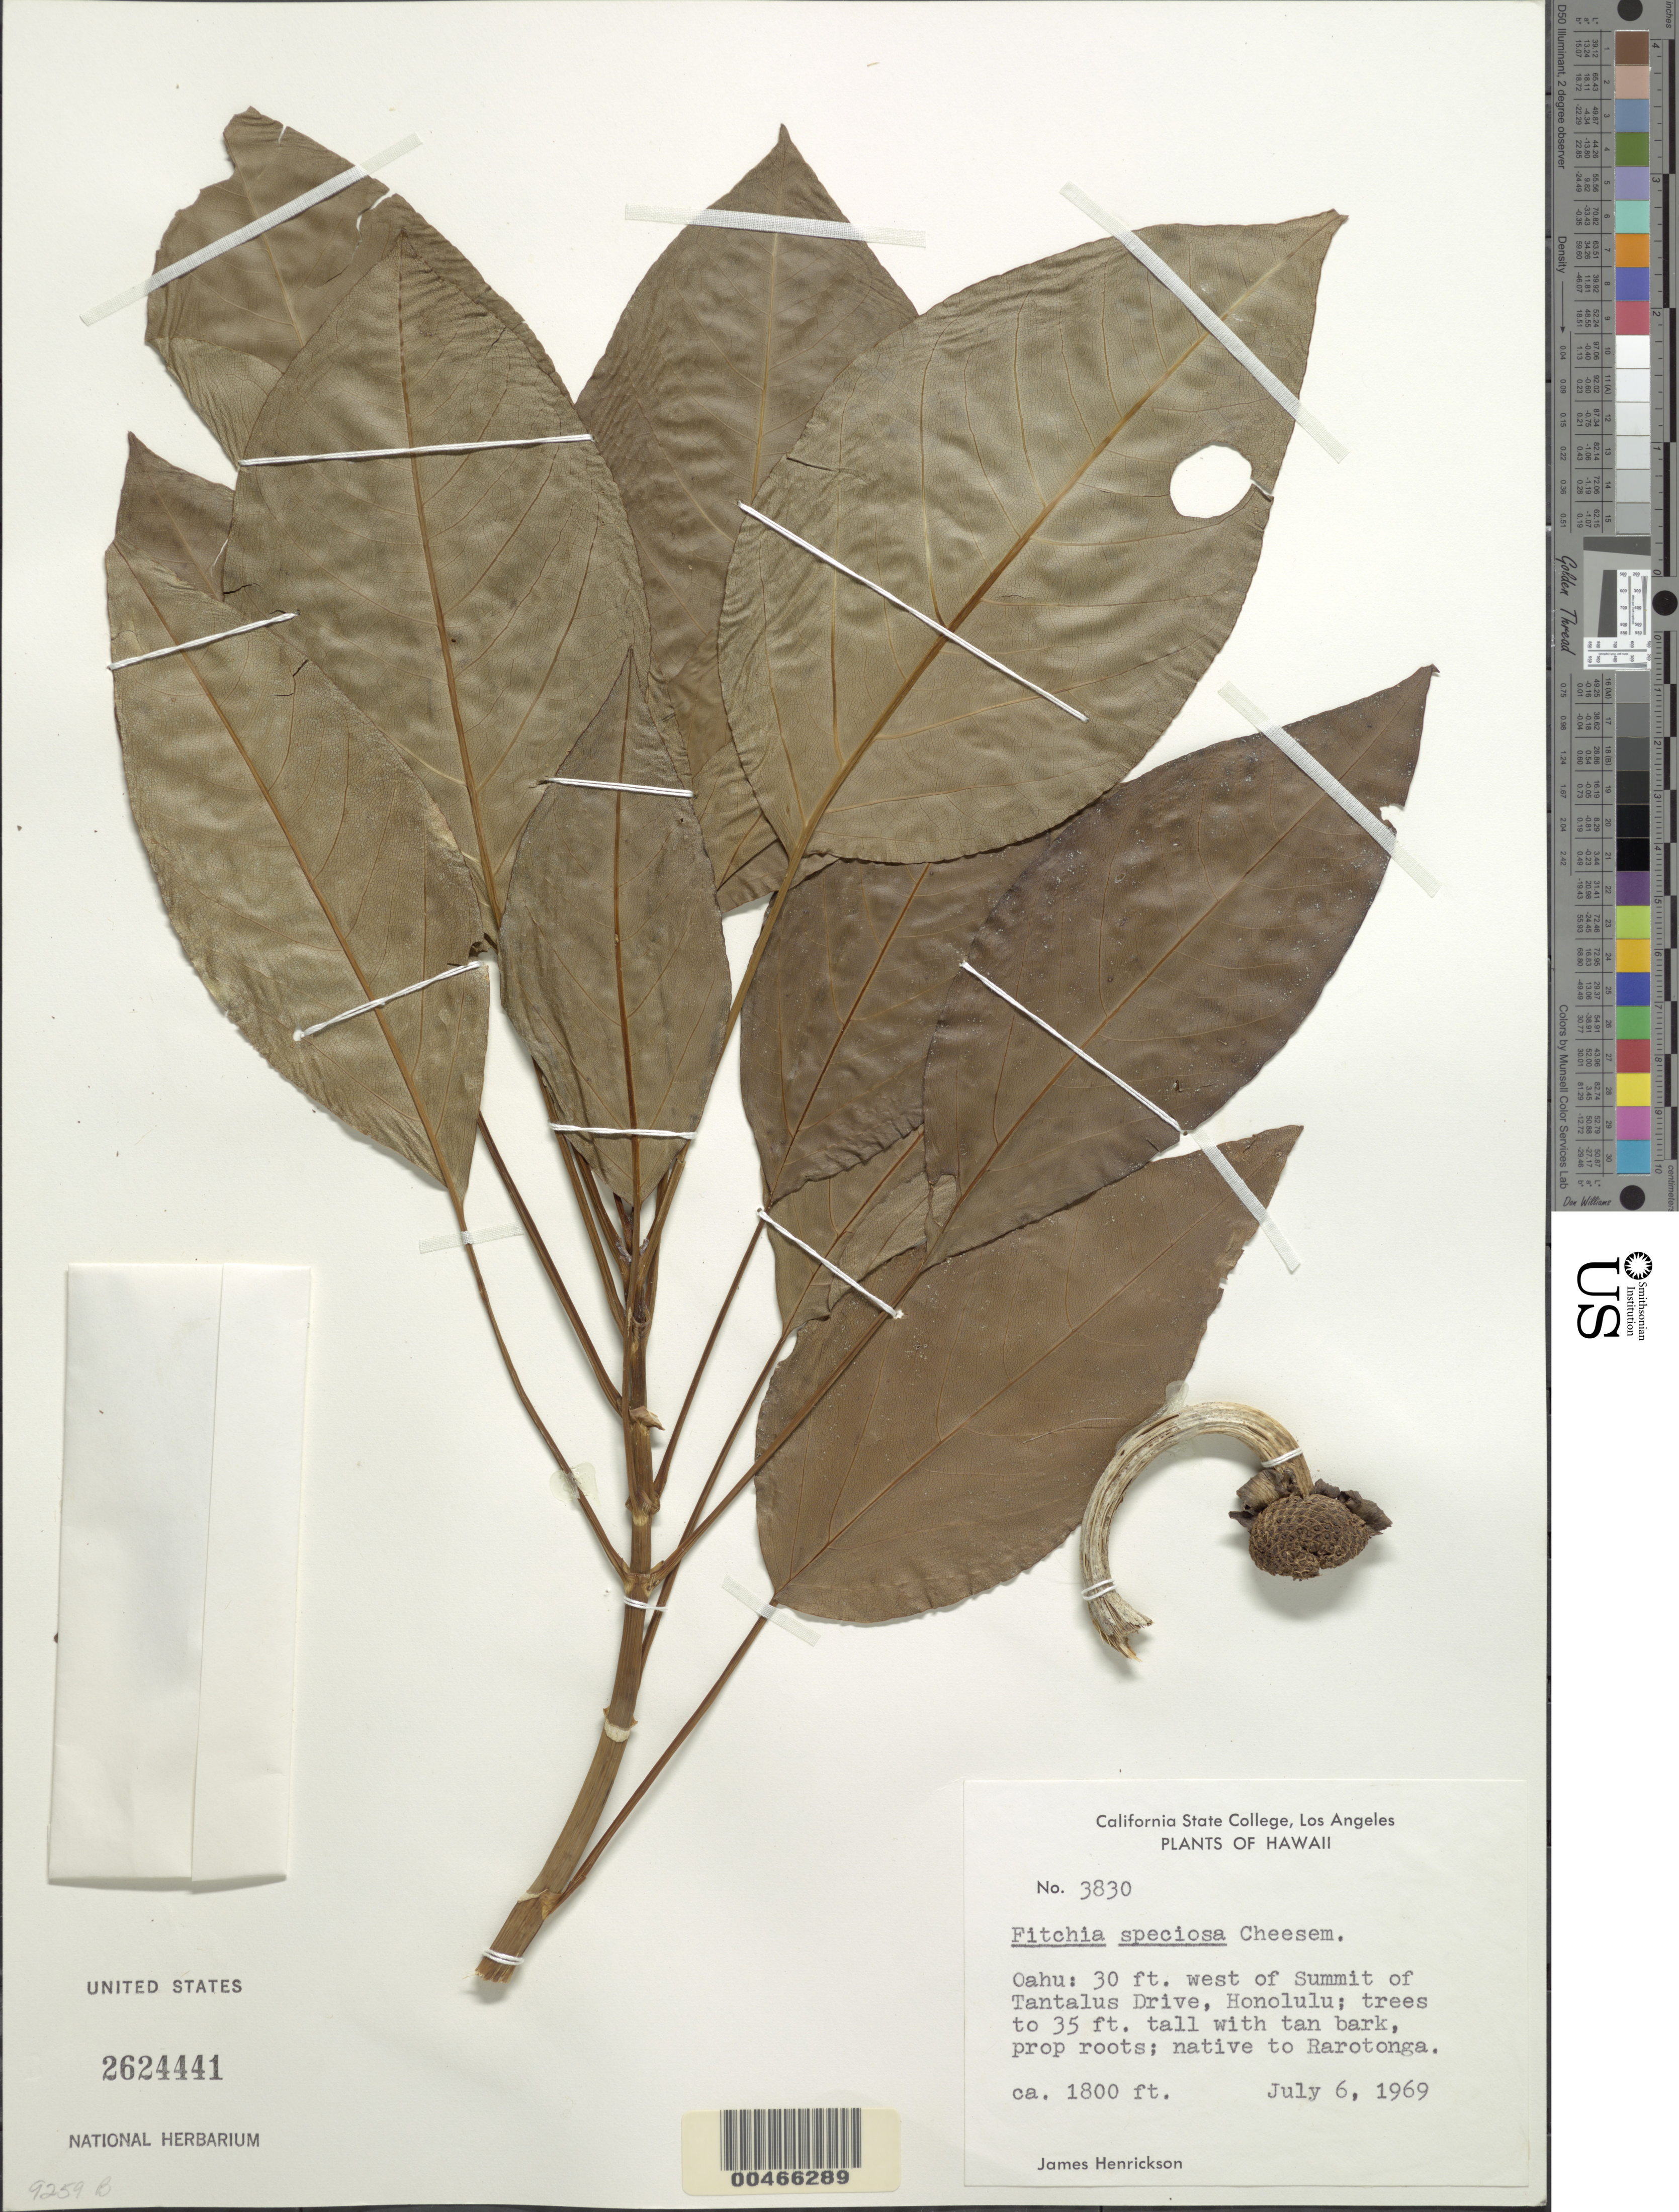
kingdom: Plantae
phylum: Tracheophyta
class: Magnoliopsida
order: Asterales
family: Asteraceae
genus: Fitchia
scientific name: Fitchia speciosa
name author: Cheeseman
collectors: J. S. Henrickson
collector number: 3830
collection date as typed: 6 Jul 1969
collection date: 1969-07-06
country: United States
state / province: Hawaii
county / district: Honolulu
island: Oahu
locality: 30 ft. W of Summit of Tantalus Drive, Honolulu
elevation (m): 549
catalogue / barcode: US 2624441